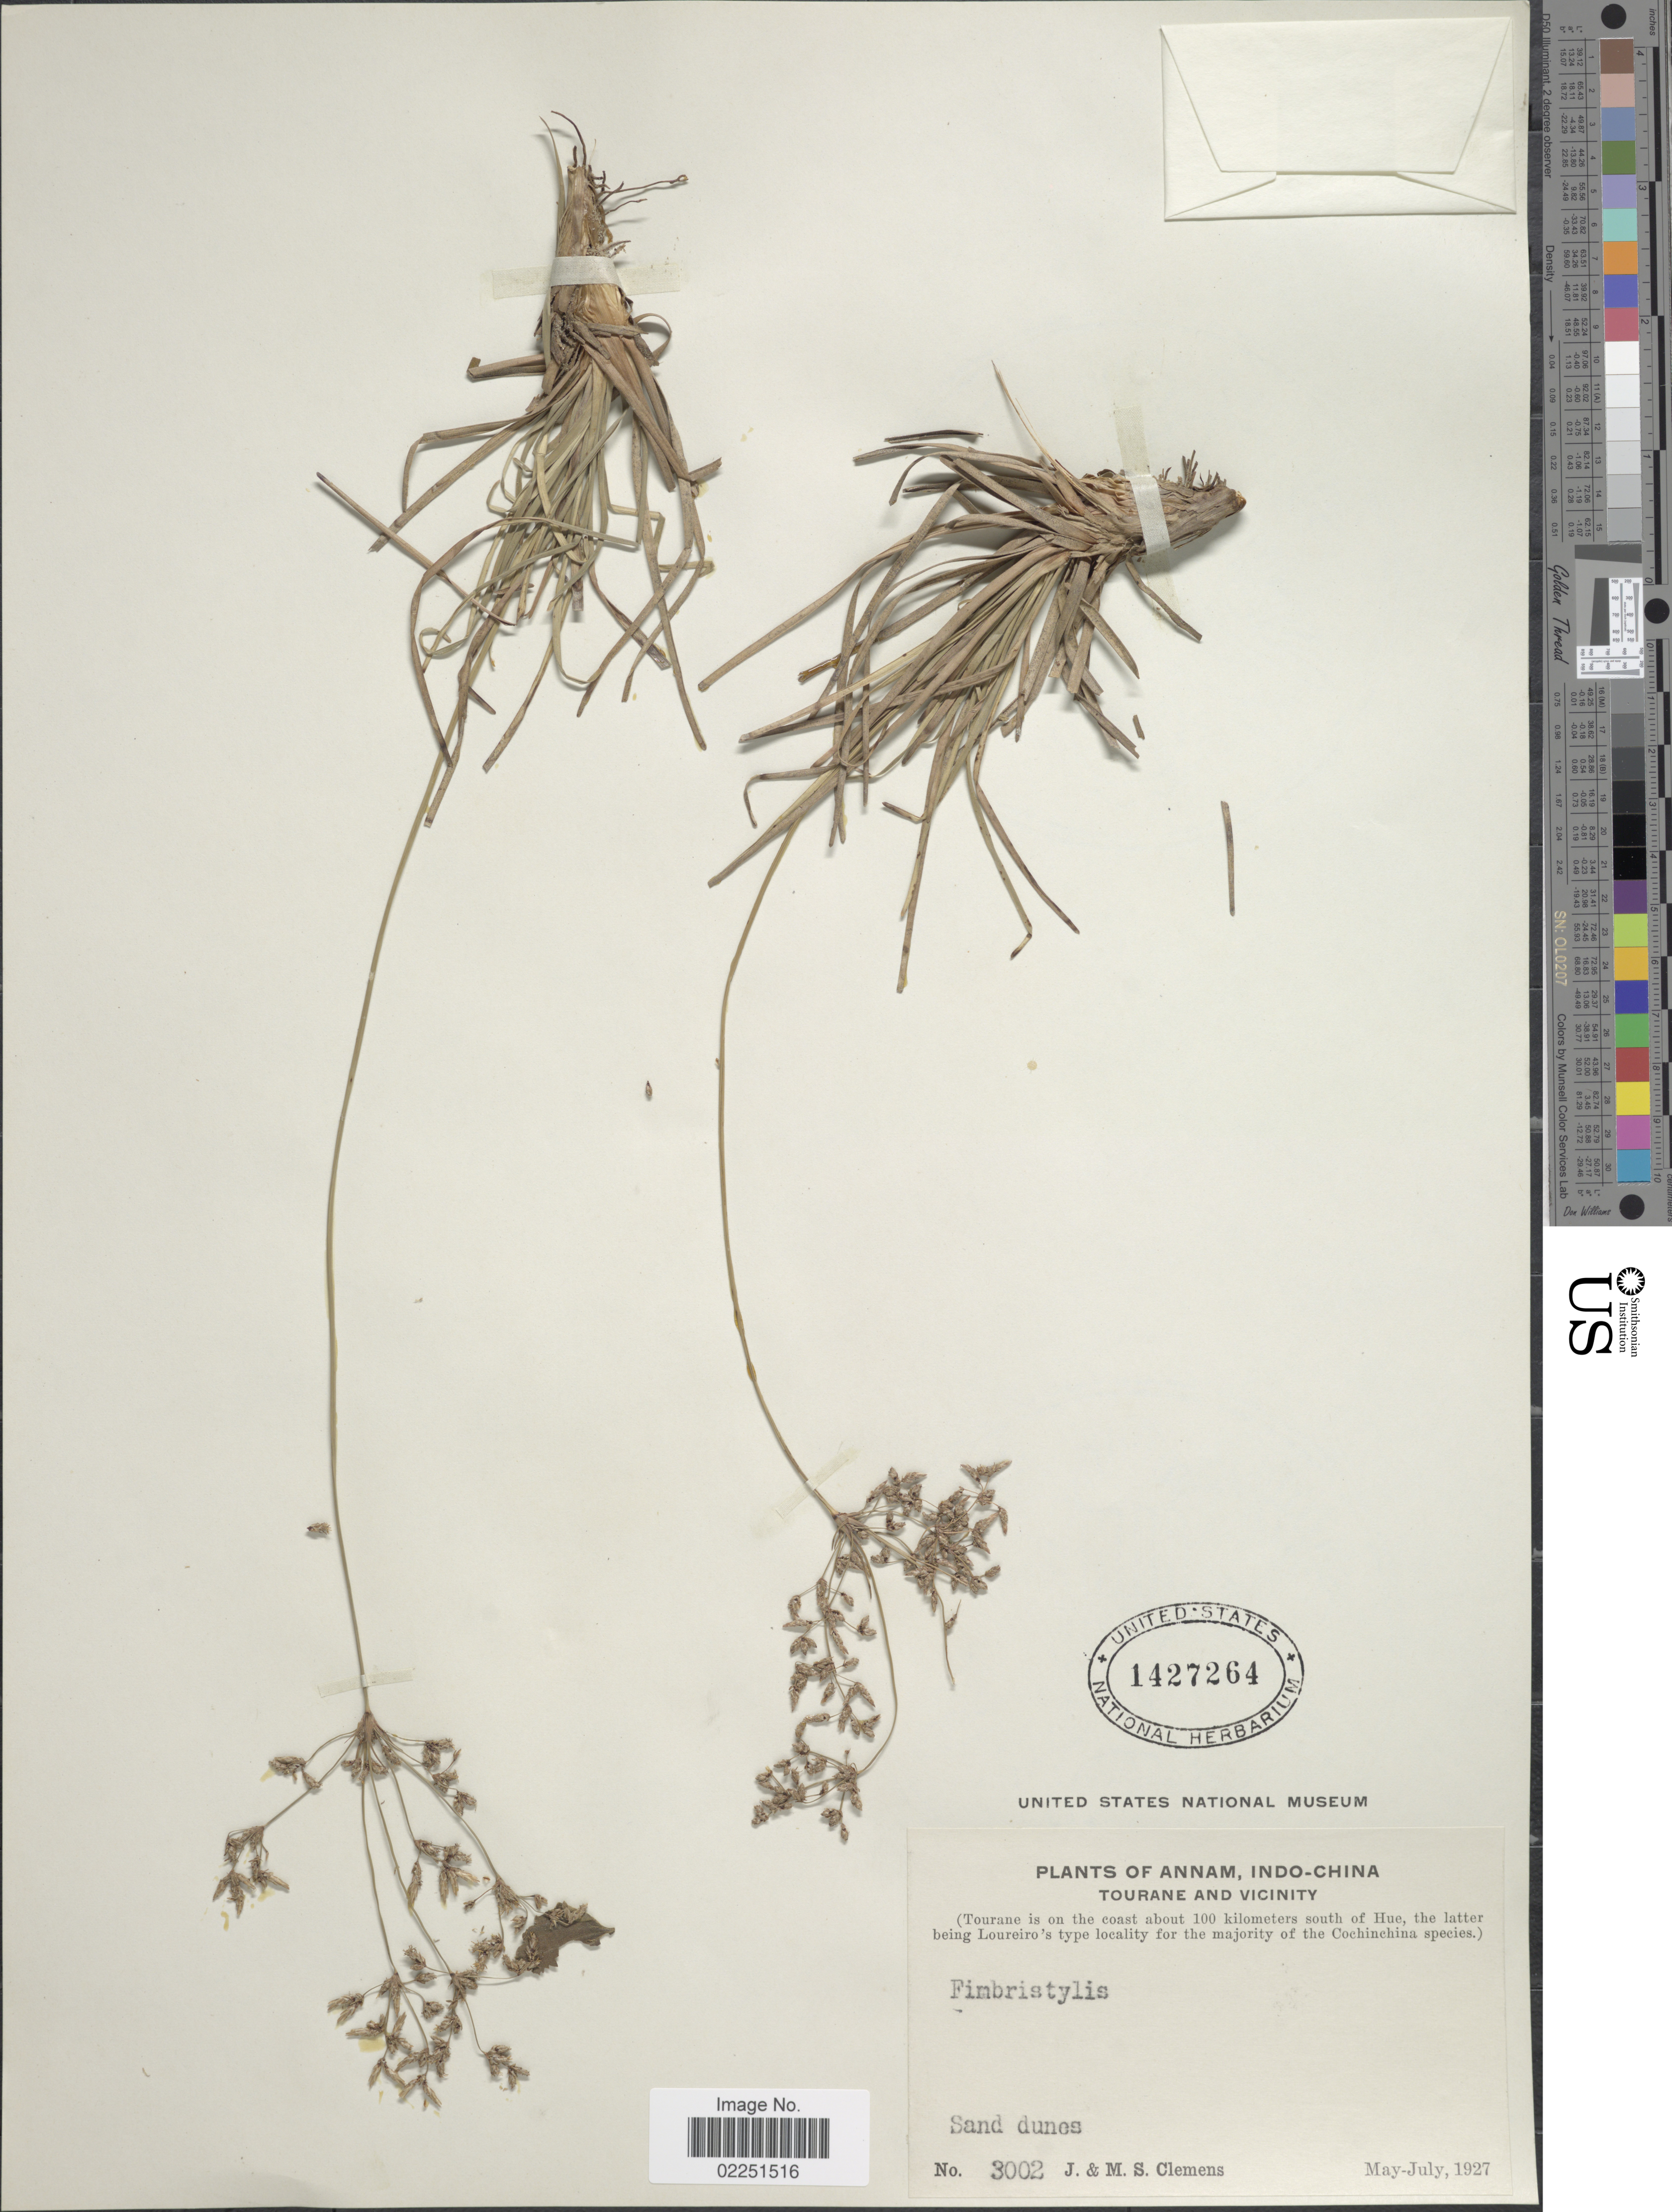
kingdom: Plantae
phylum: Tracheophyta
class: Liliopsida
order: Poales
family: Cyperaceae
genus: Fimbristylis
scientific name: Fimbristylis cymosa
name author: R. Br.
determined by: Strong, Mark T., (BOT), Smithsonian Institution - National Museum of Natural History (UNITED STATES)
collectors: J. Clemens & M. S. Clemens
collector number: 3002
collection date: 1927-05/1927-07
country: Vietnam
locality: Annam, indo- China, Tourane and vicinity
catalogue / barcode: US 1427264